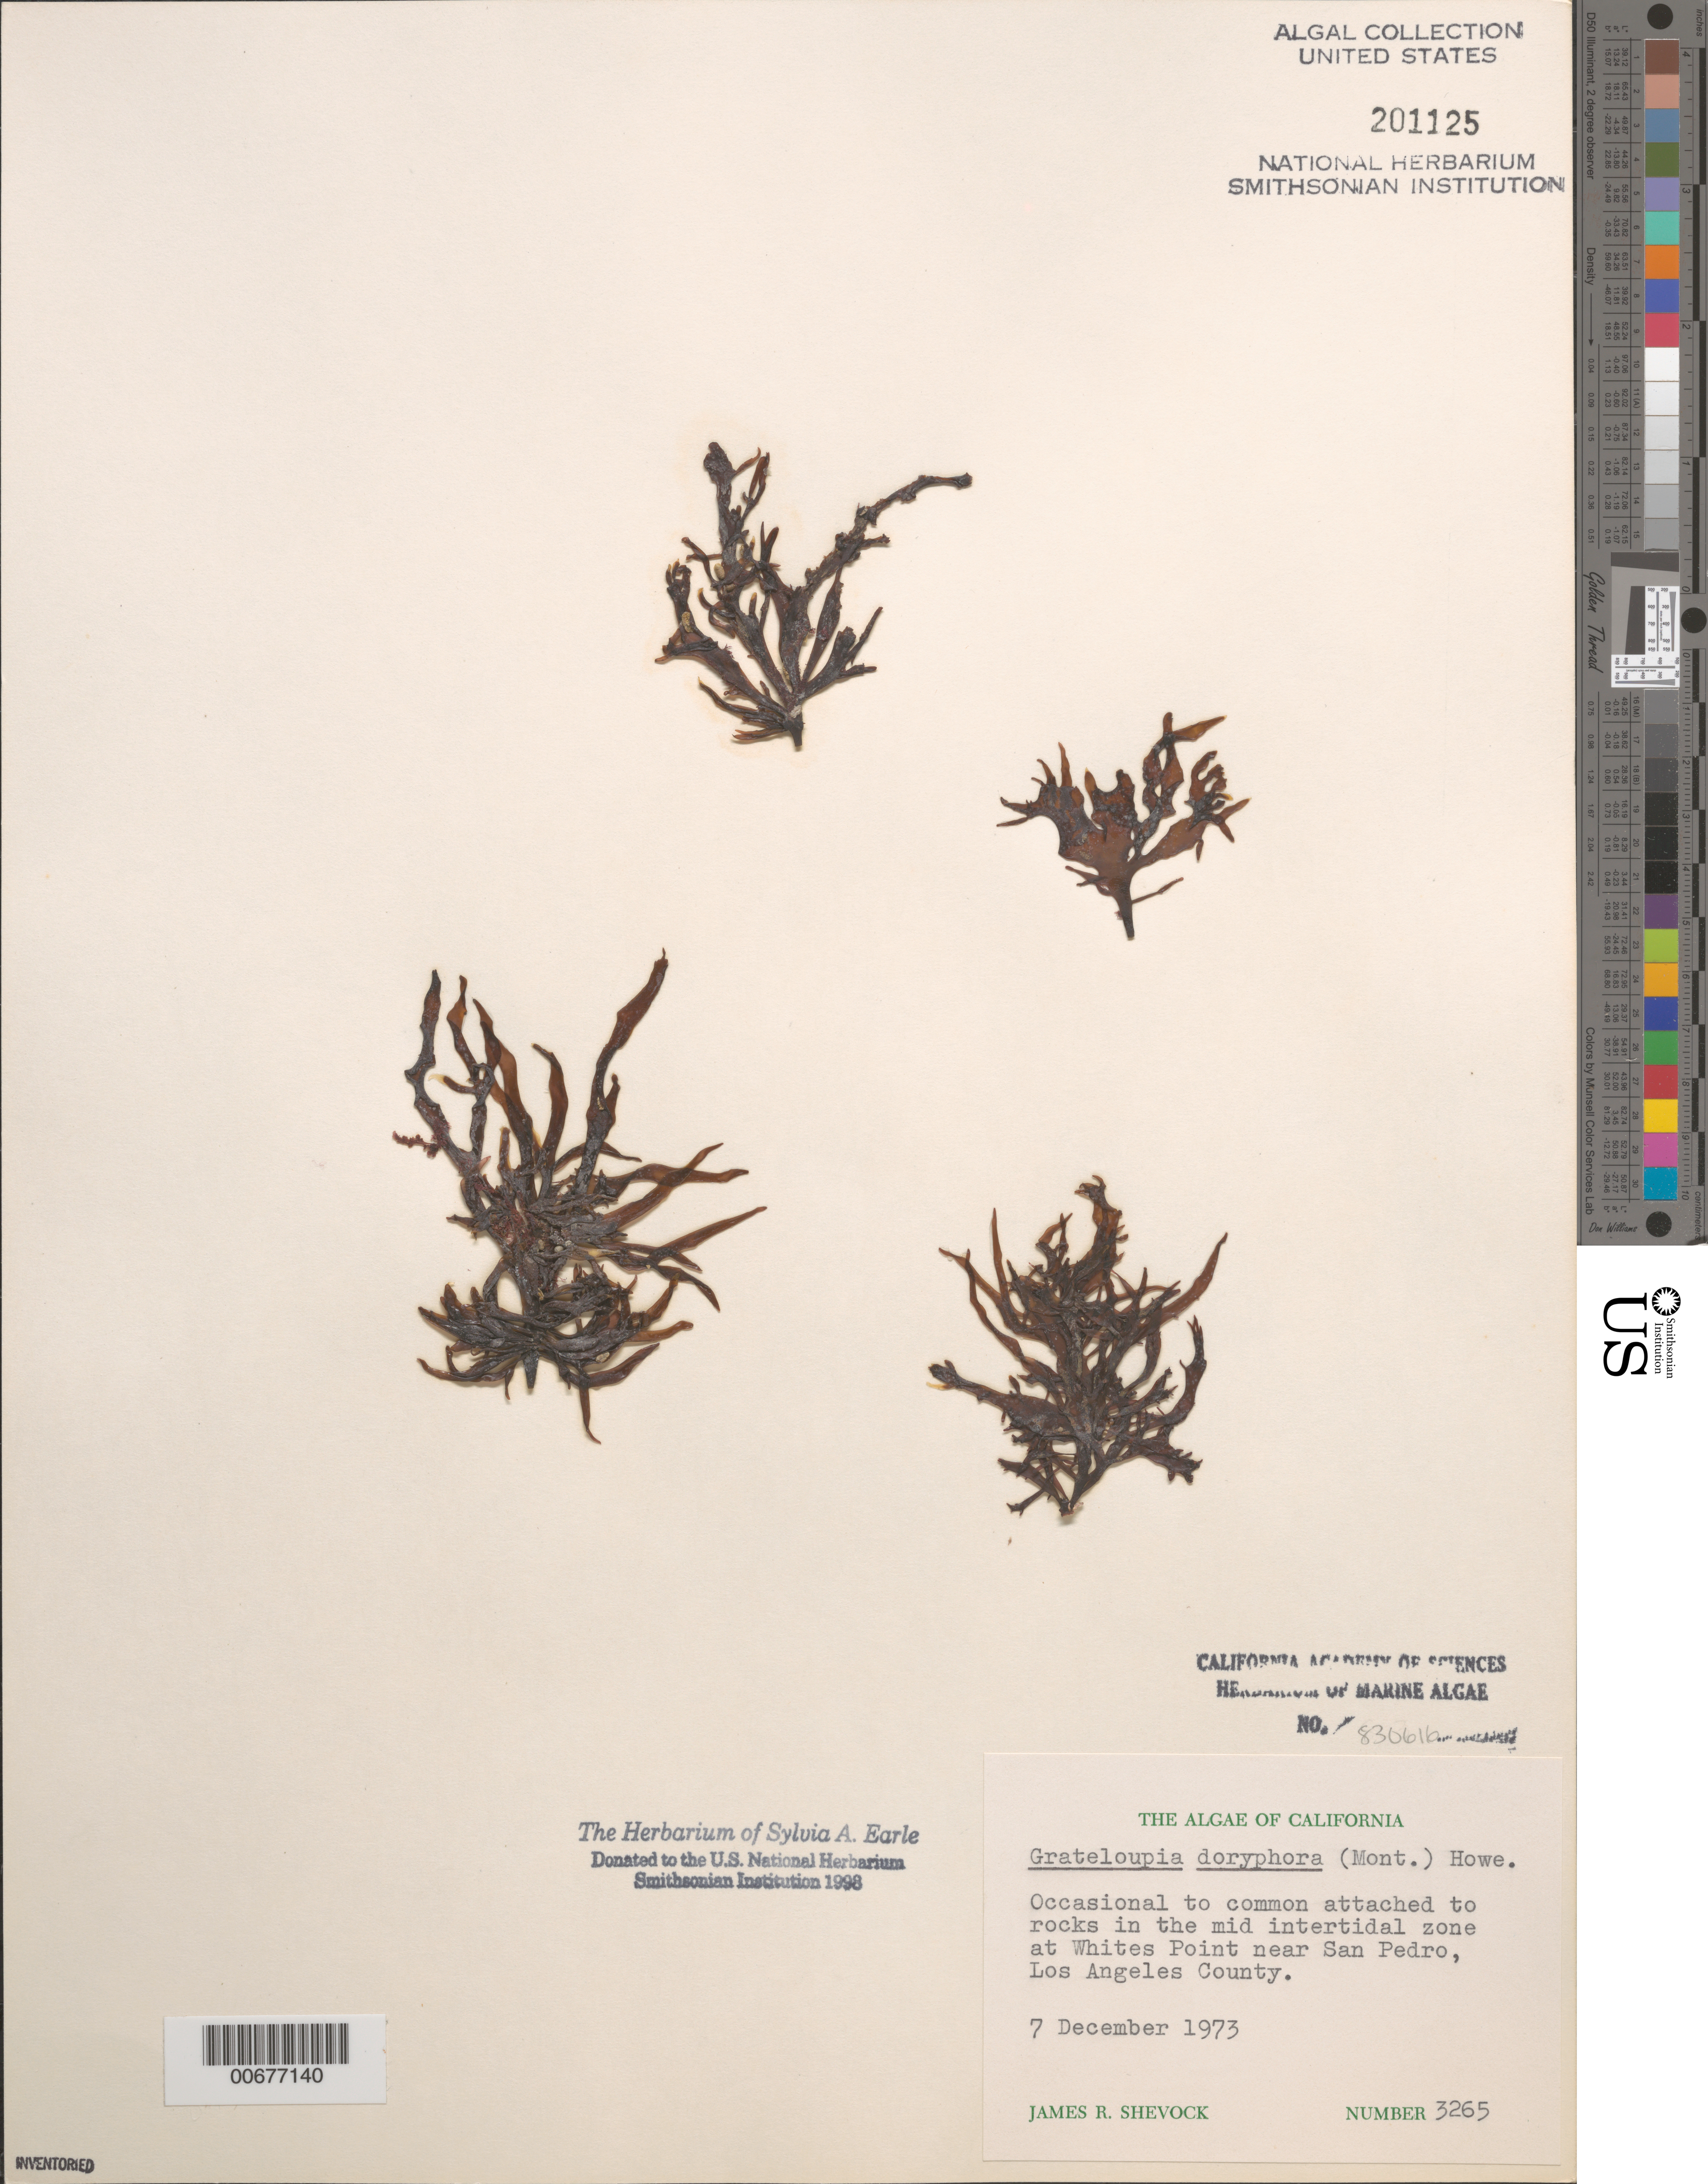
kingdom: Plantae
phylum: Rhodophyta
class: Florideophyceae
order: Halymeniales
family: Halymeniaceae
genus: Grateloupia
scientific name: Grateloupia doryphora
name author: (Mont.) Howe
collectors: J. R. Shevock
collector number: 3265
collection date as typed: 07 Dec 1973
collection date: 1973-12-07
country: United States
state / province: California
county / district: Los Angeles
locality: Whites Point near San Pedro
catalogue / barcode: US 201125